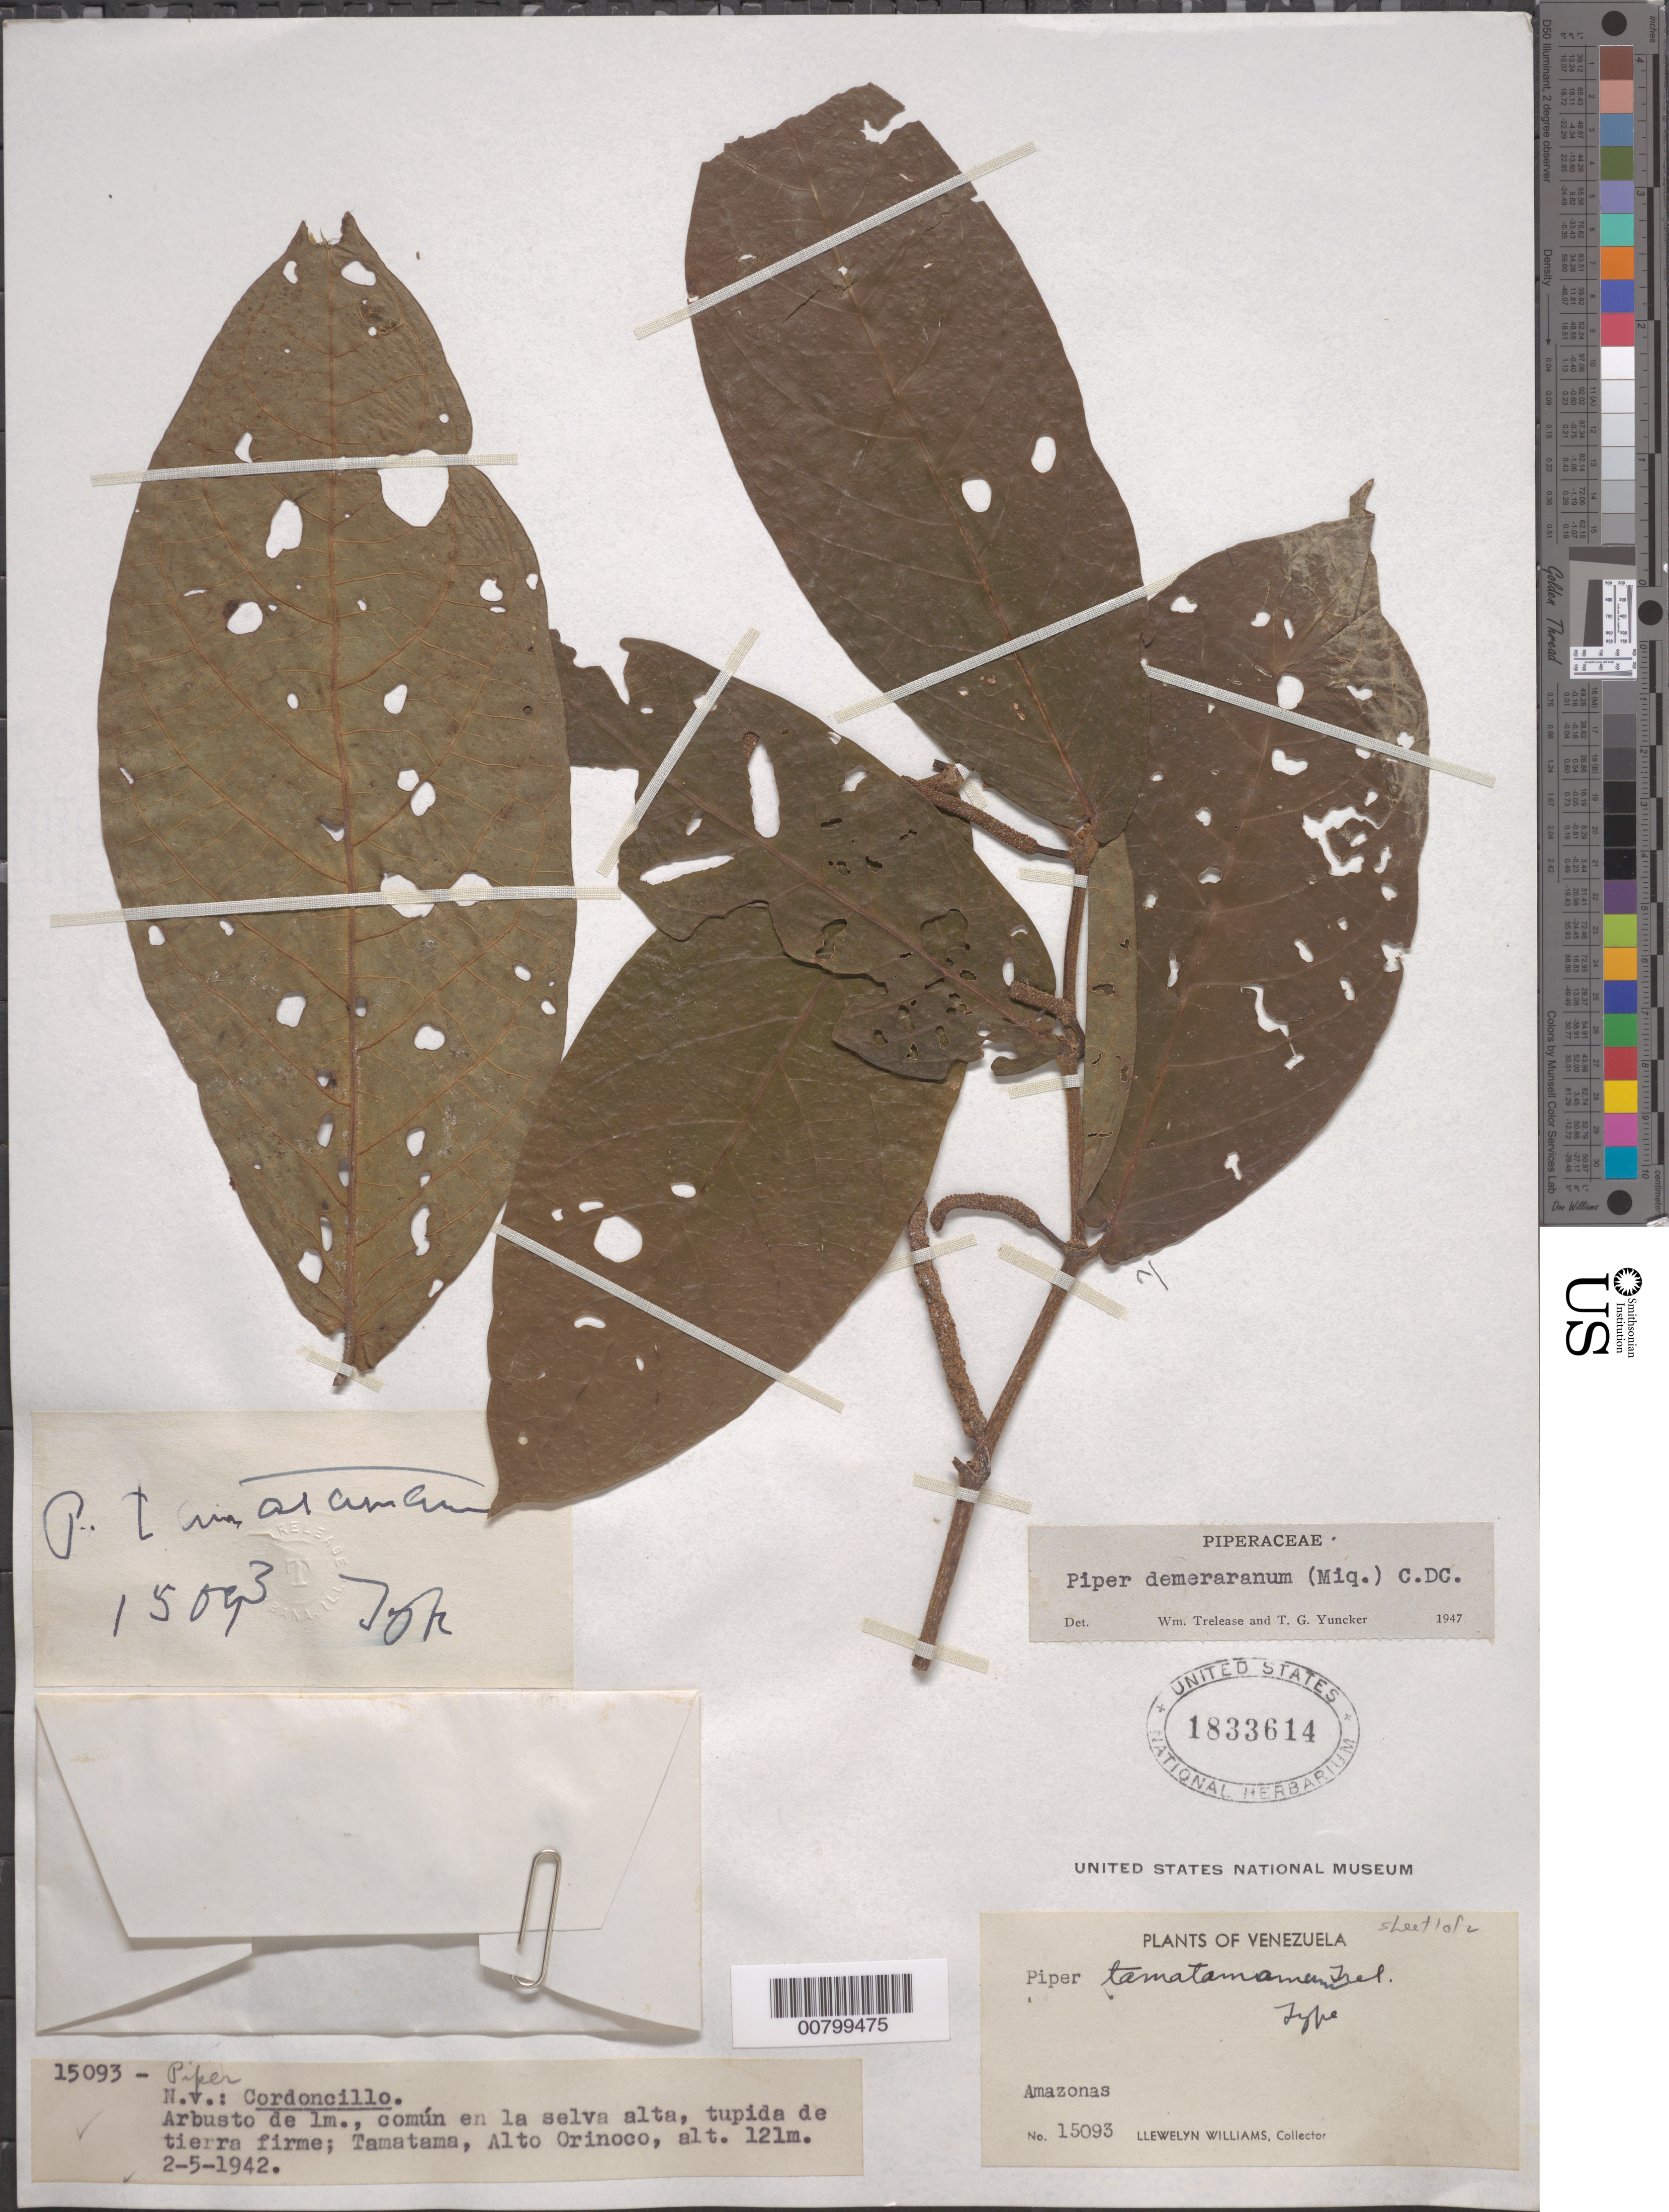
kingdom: Plantae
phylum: Tracheophyta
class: Magnoliopsida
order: Piperales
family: Piperaceae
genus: Piper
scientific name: Piper demeraranum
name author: (Miq.) C. DC.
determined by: Trelease, W.; Yuncker, T. G.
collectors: Ll. Williams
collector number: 15093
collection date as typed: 2-May-42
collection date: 1942-05-02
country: Venezuela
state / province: Amazonas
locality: Tamatama, Río Orinoco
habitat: Selva alta, tupida de tierra firme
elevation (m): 121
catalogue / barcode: US 1833614